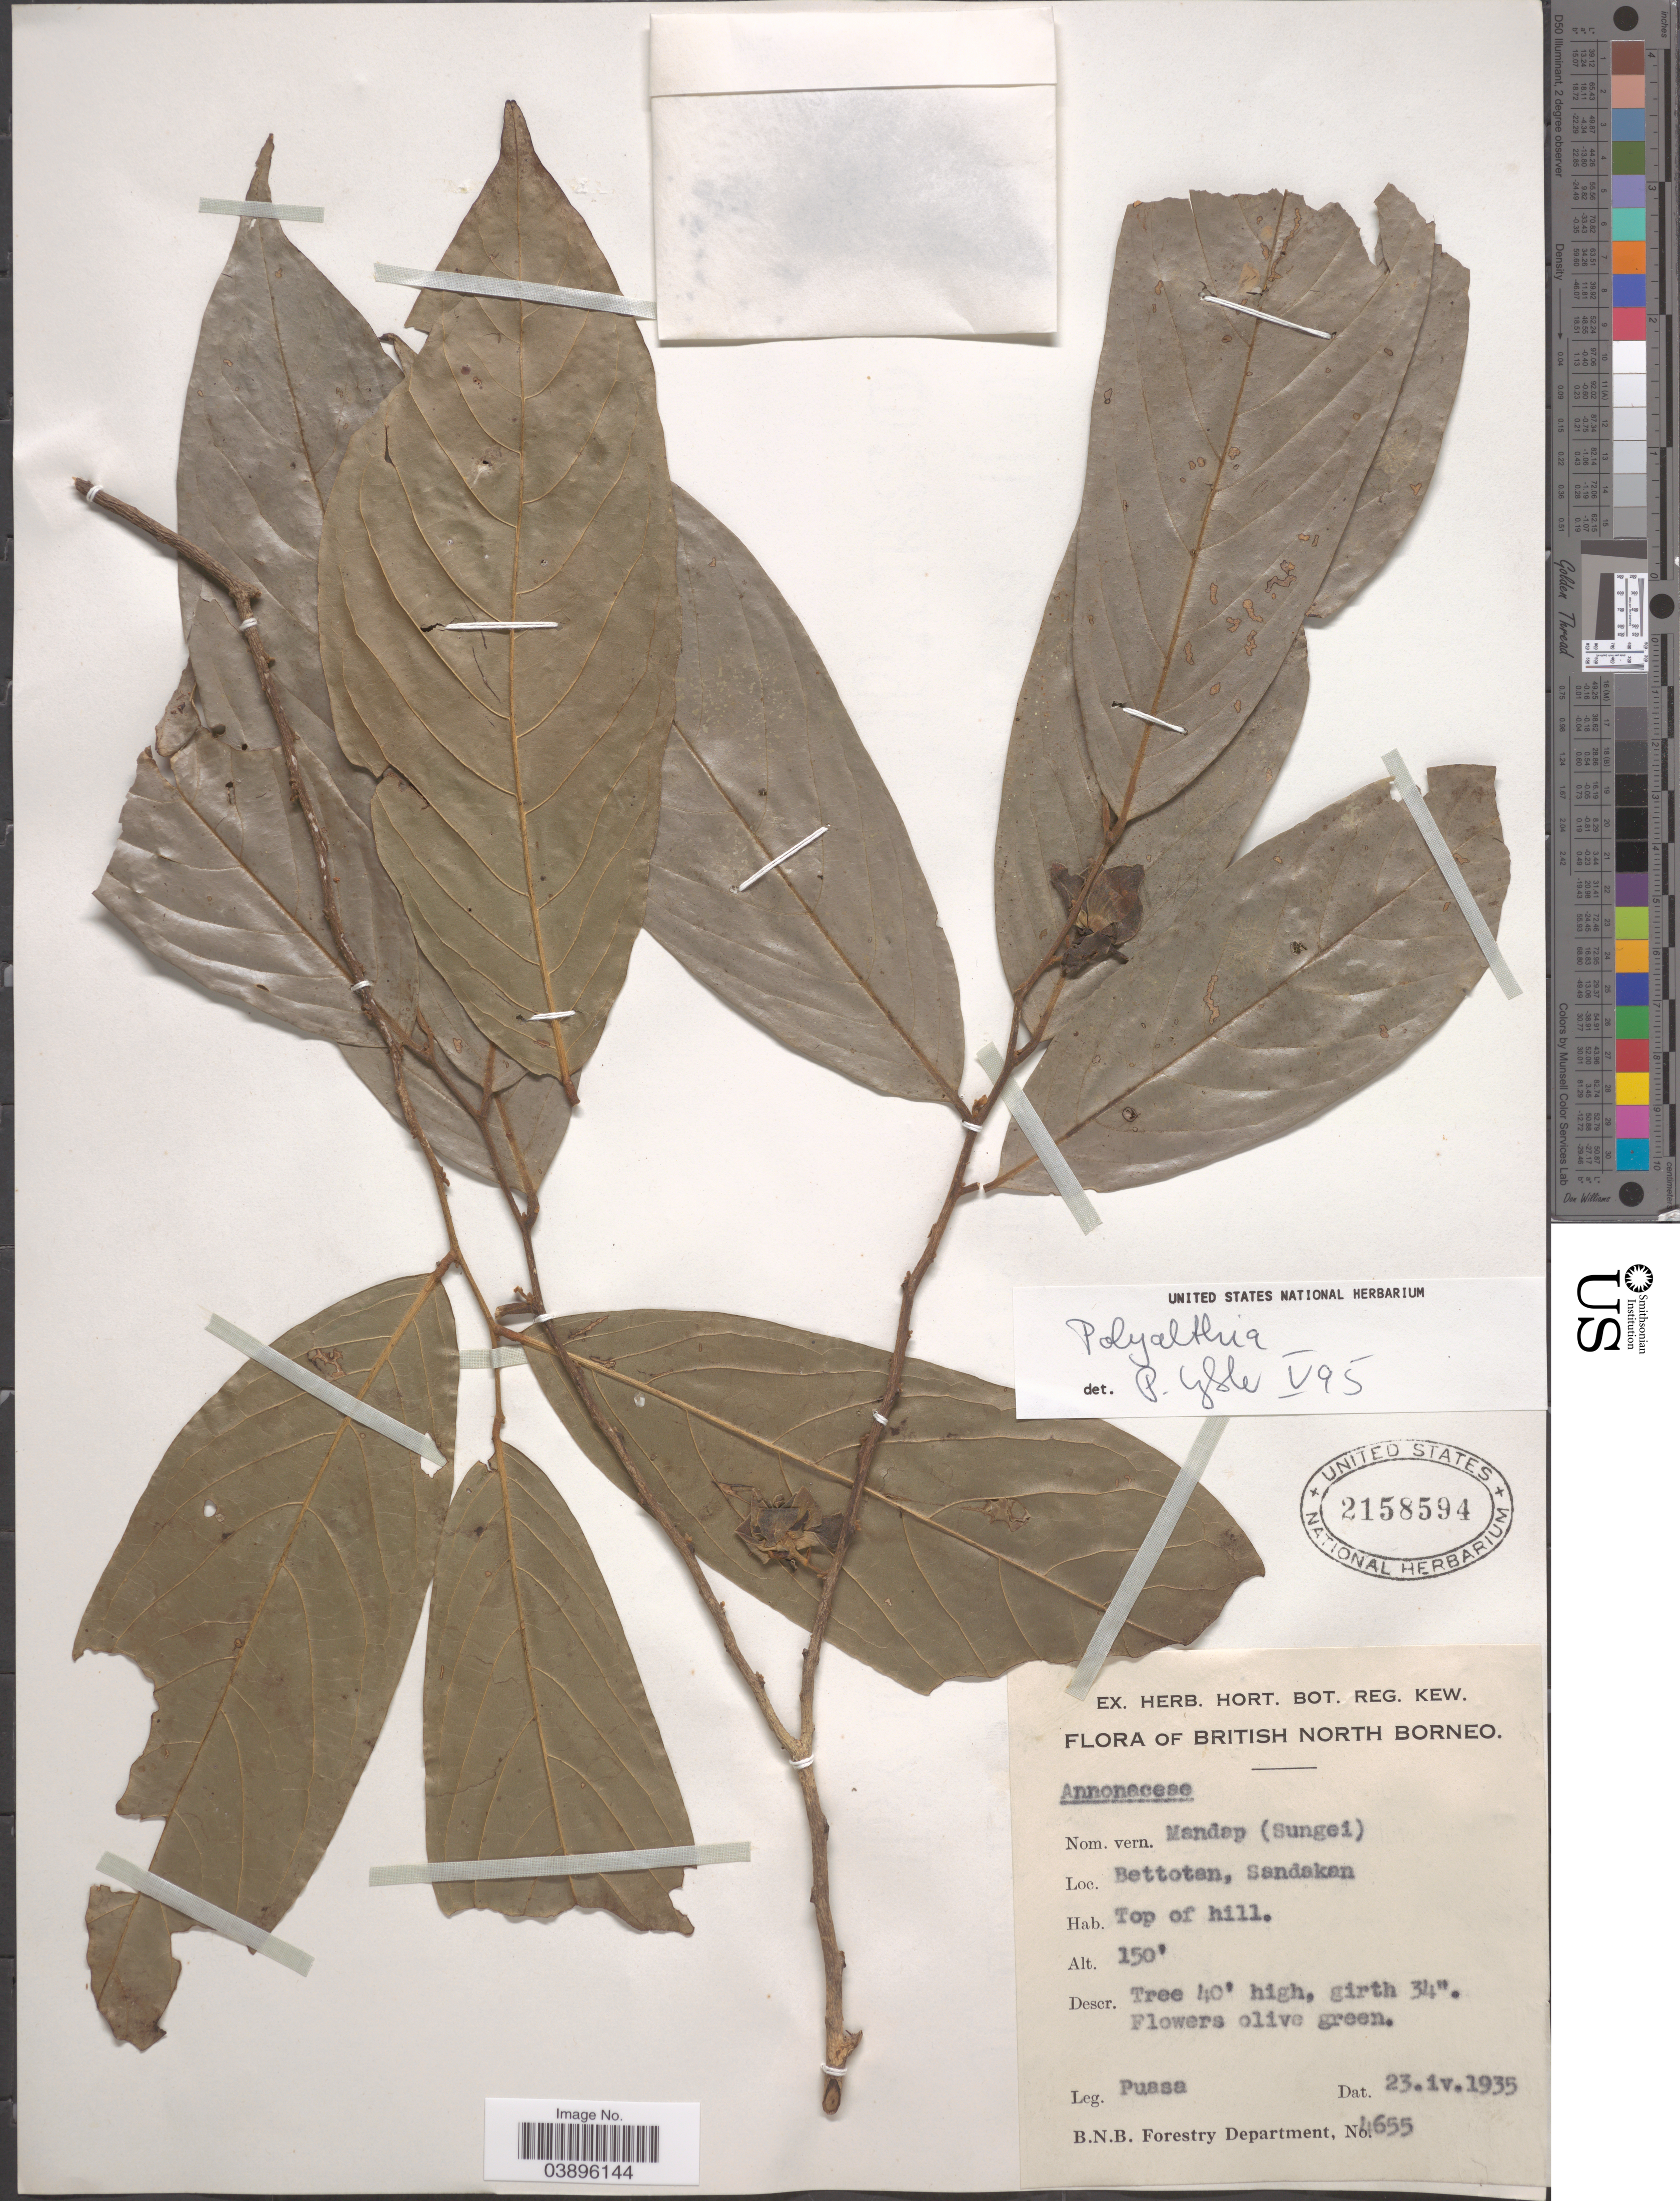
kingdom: Plantae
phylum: Tracheophyta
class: Magnoliopsida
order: Magnoliales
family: Annonaceae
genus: Polyalthia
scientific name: Polyalthia sp.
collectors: Puasa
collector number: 4655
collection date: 1935-04-23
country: Malaysia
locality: British North Borneo. Bettotanm Sandakan.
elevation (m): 46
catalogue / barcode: US 2158594